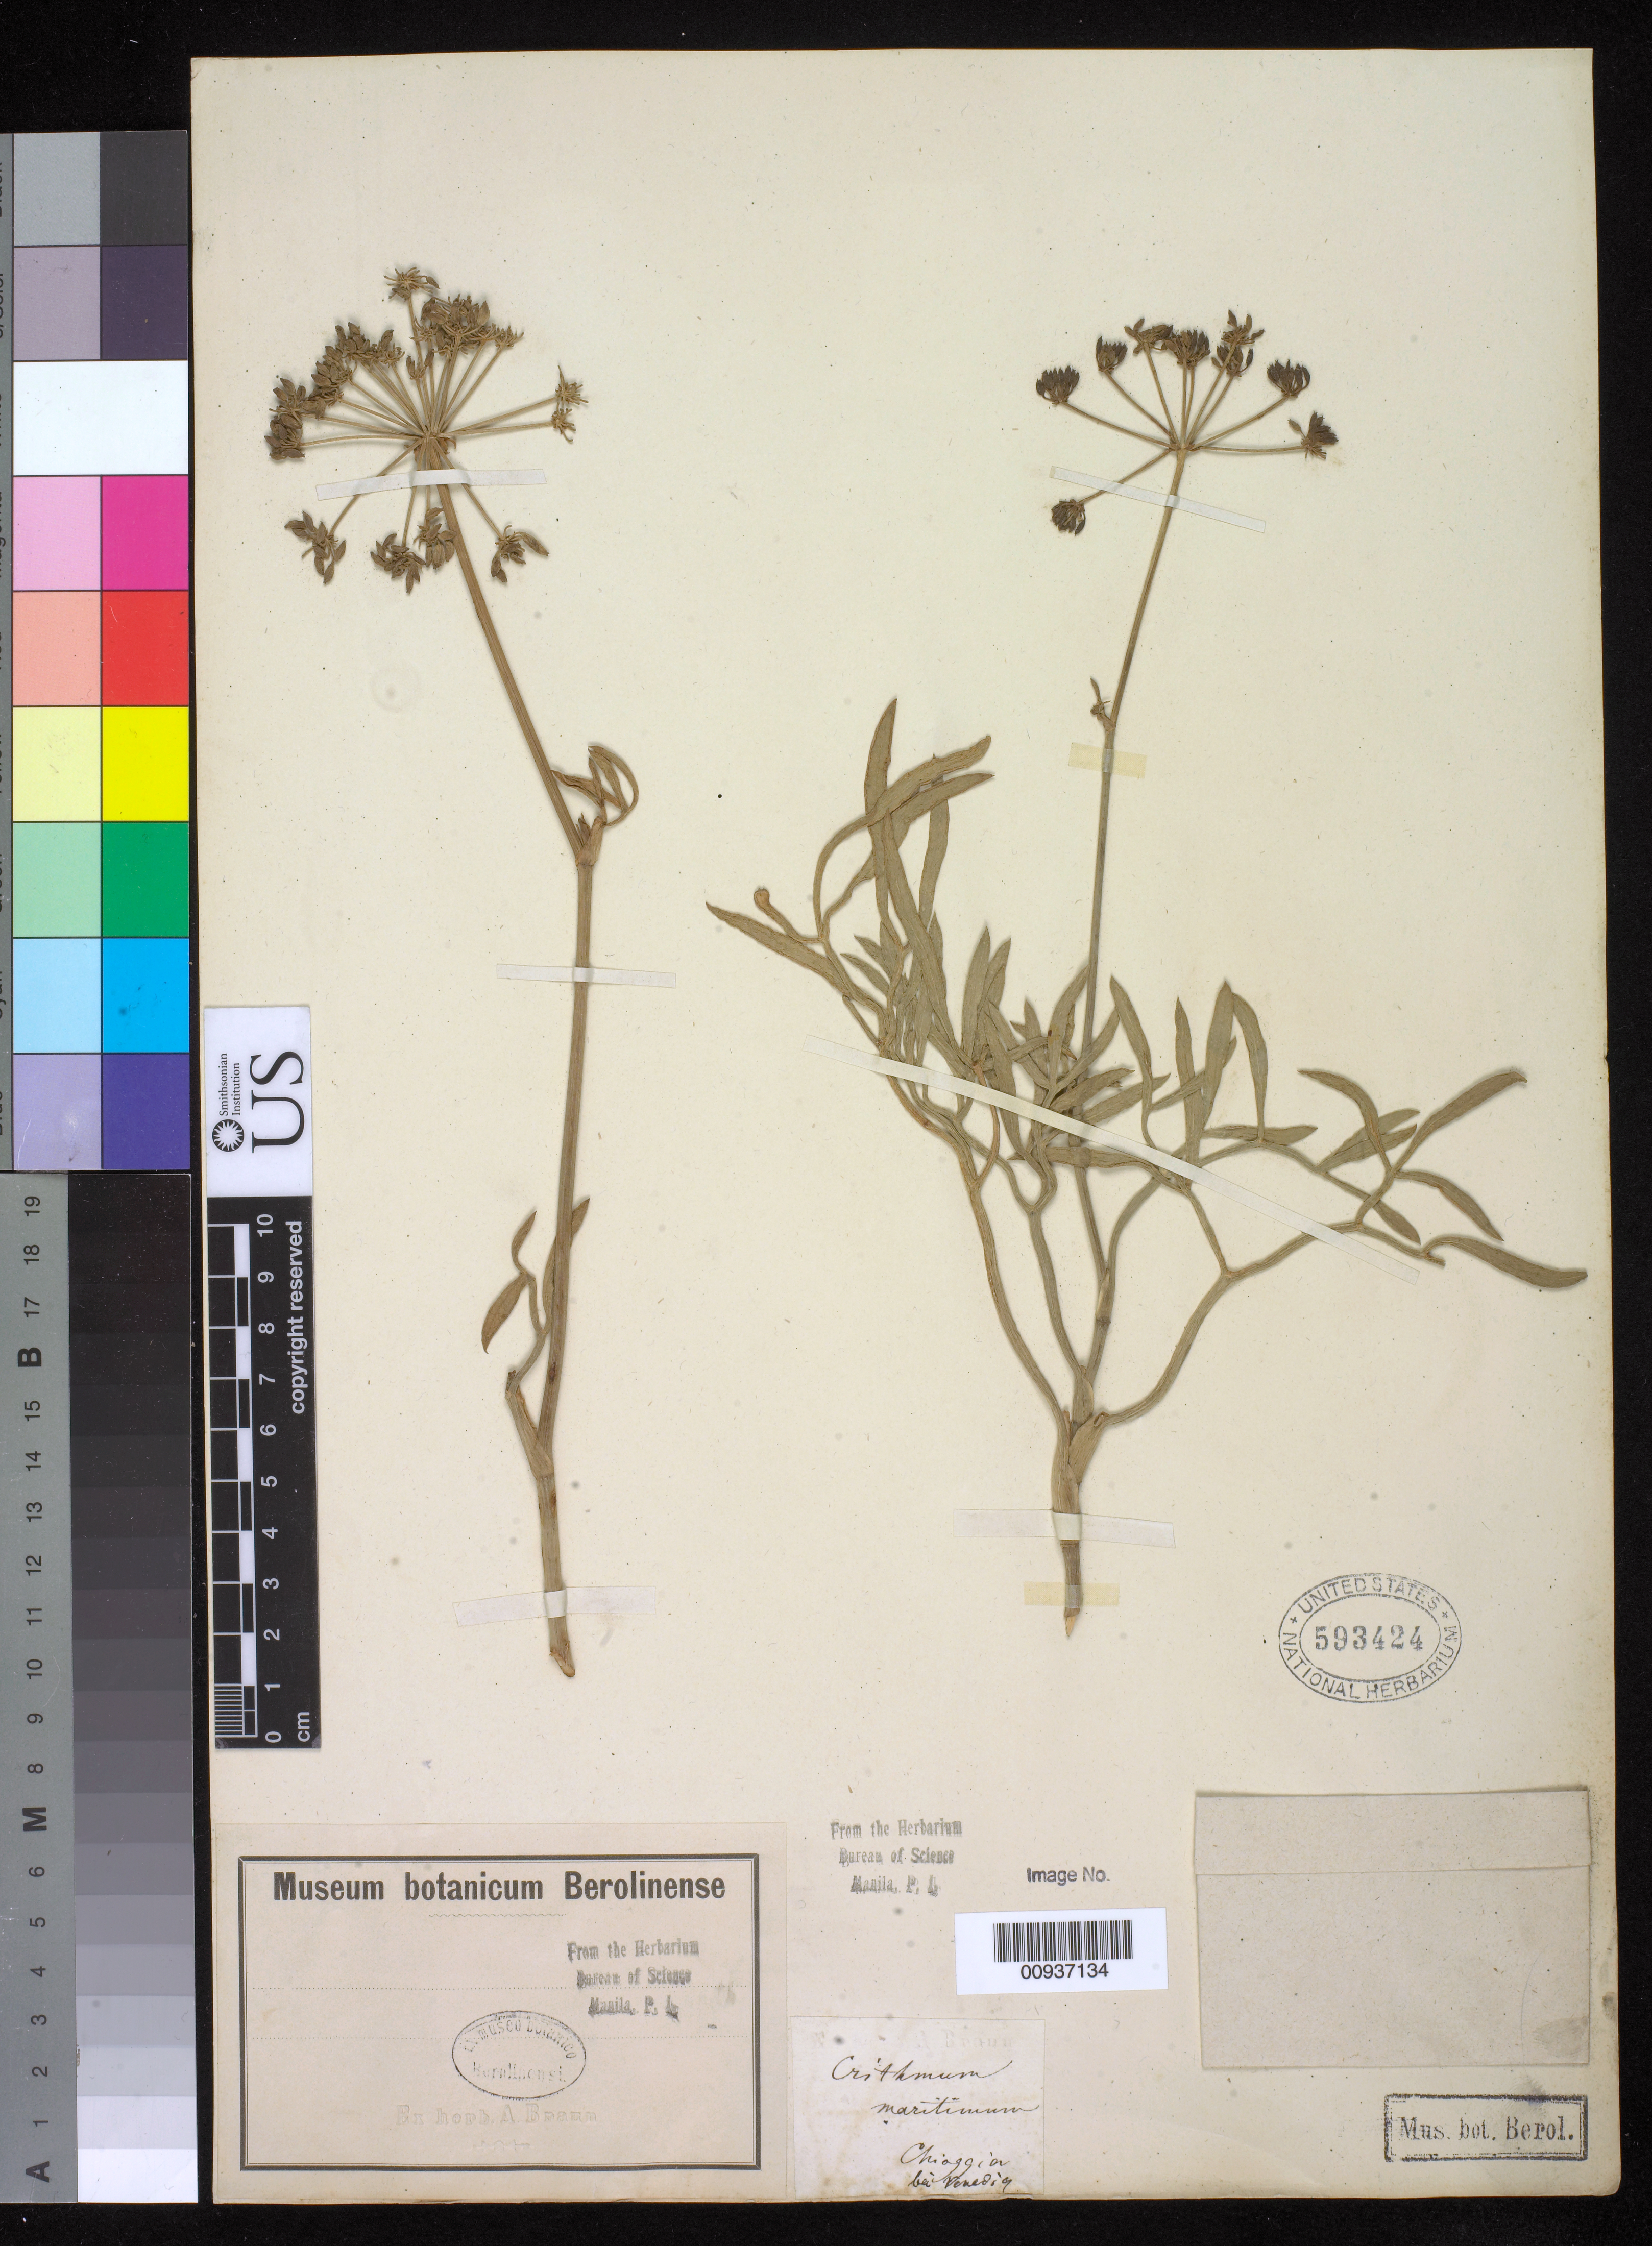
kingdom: Plantae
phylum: Tracheophyta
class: Magnoliopsida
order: Apiales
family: Apiaceae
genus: Crithmum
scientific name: Crithmum maritimum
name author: L.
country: Italy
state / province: Veneto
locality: Chioggian bei Venedig.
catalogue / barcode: US 593424